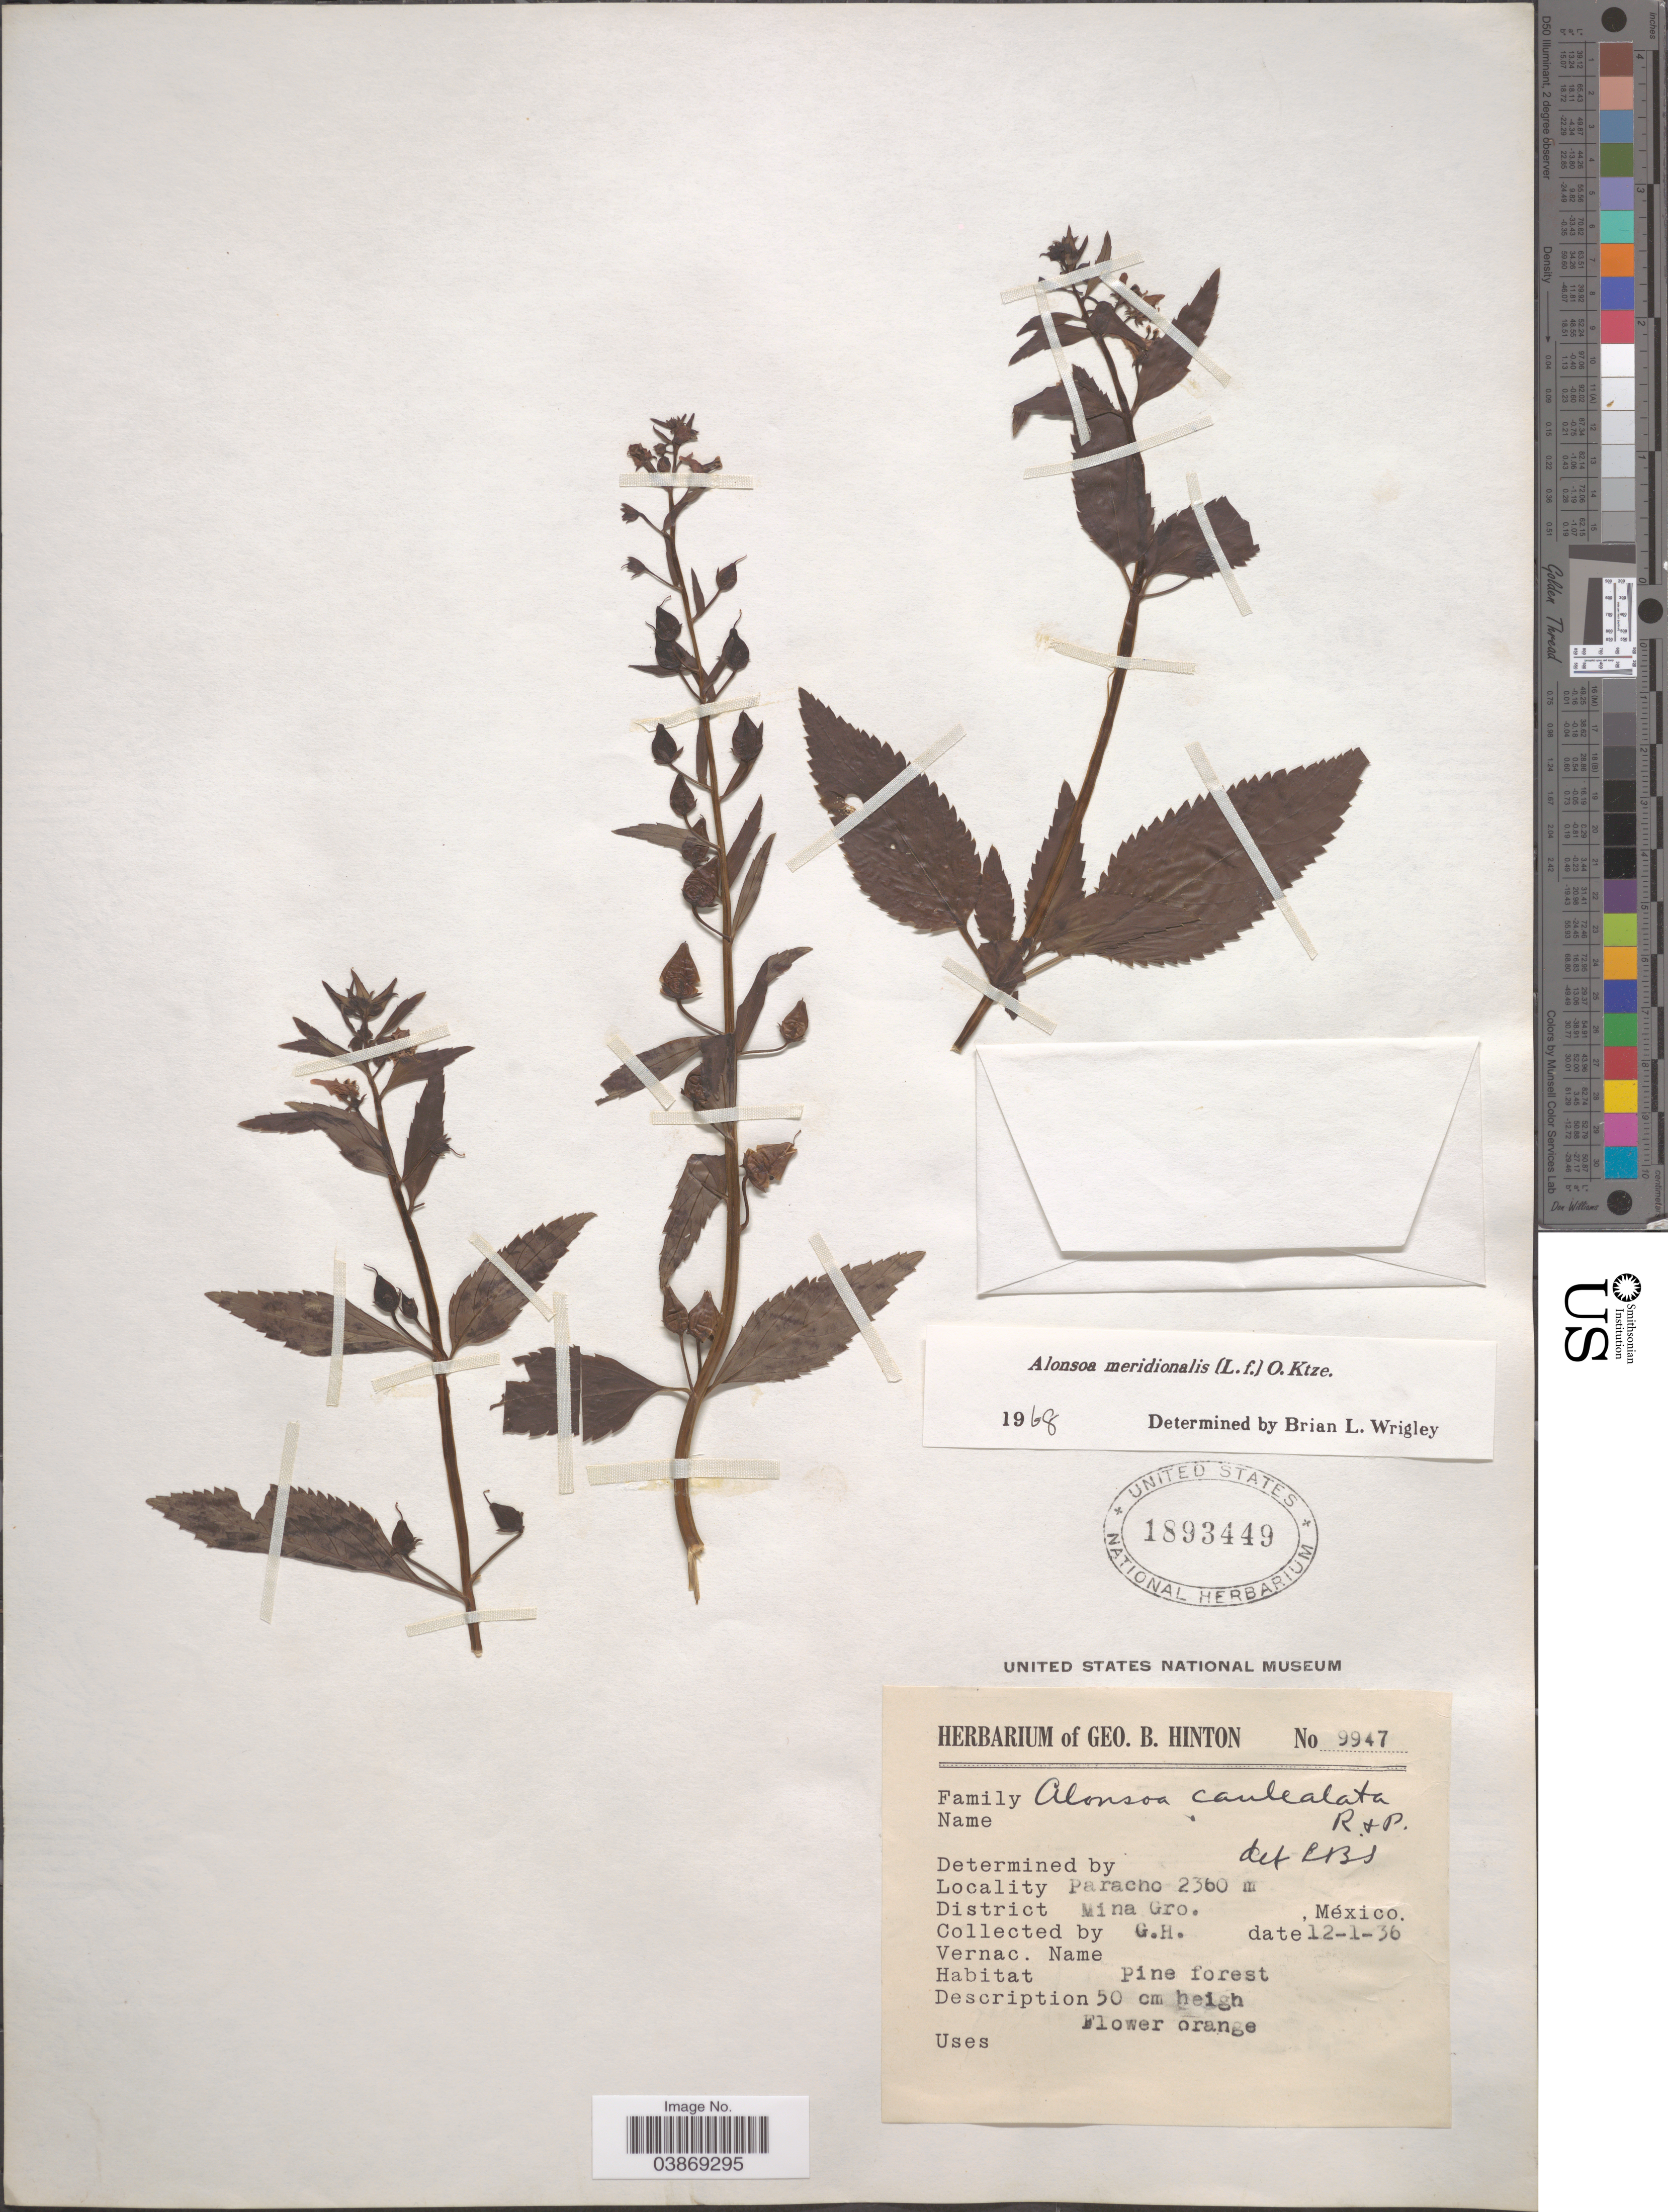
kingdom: Plantae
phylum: Tracheophyta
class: Magnoliopsida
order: Lamiales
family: Scrophulariaceae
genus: Alonsoa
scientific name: Alonsoa meridionalis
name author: (L. f.) Kuntze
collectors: G. B. Hinton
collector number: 9947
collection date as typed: Transcribed d/m/y: 12/1/36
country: Mexico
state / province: Guerrero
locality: Paracho. District Mina.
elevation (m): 2360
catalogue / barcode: US 1893449